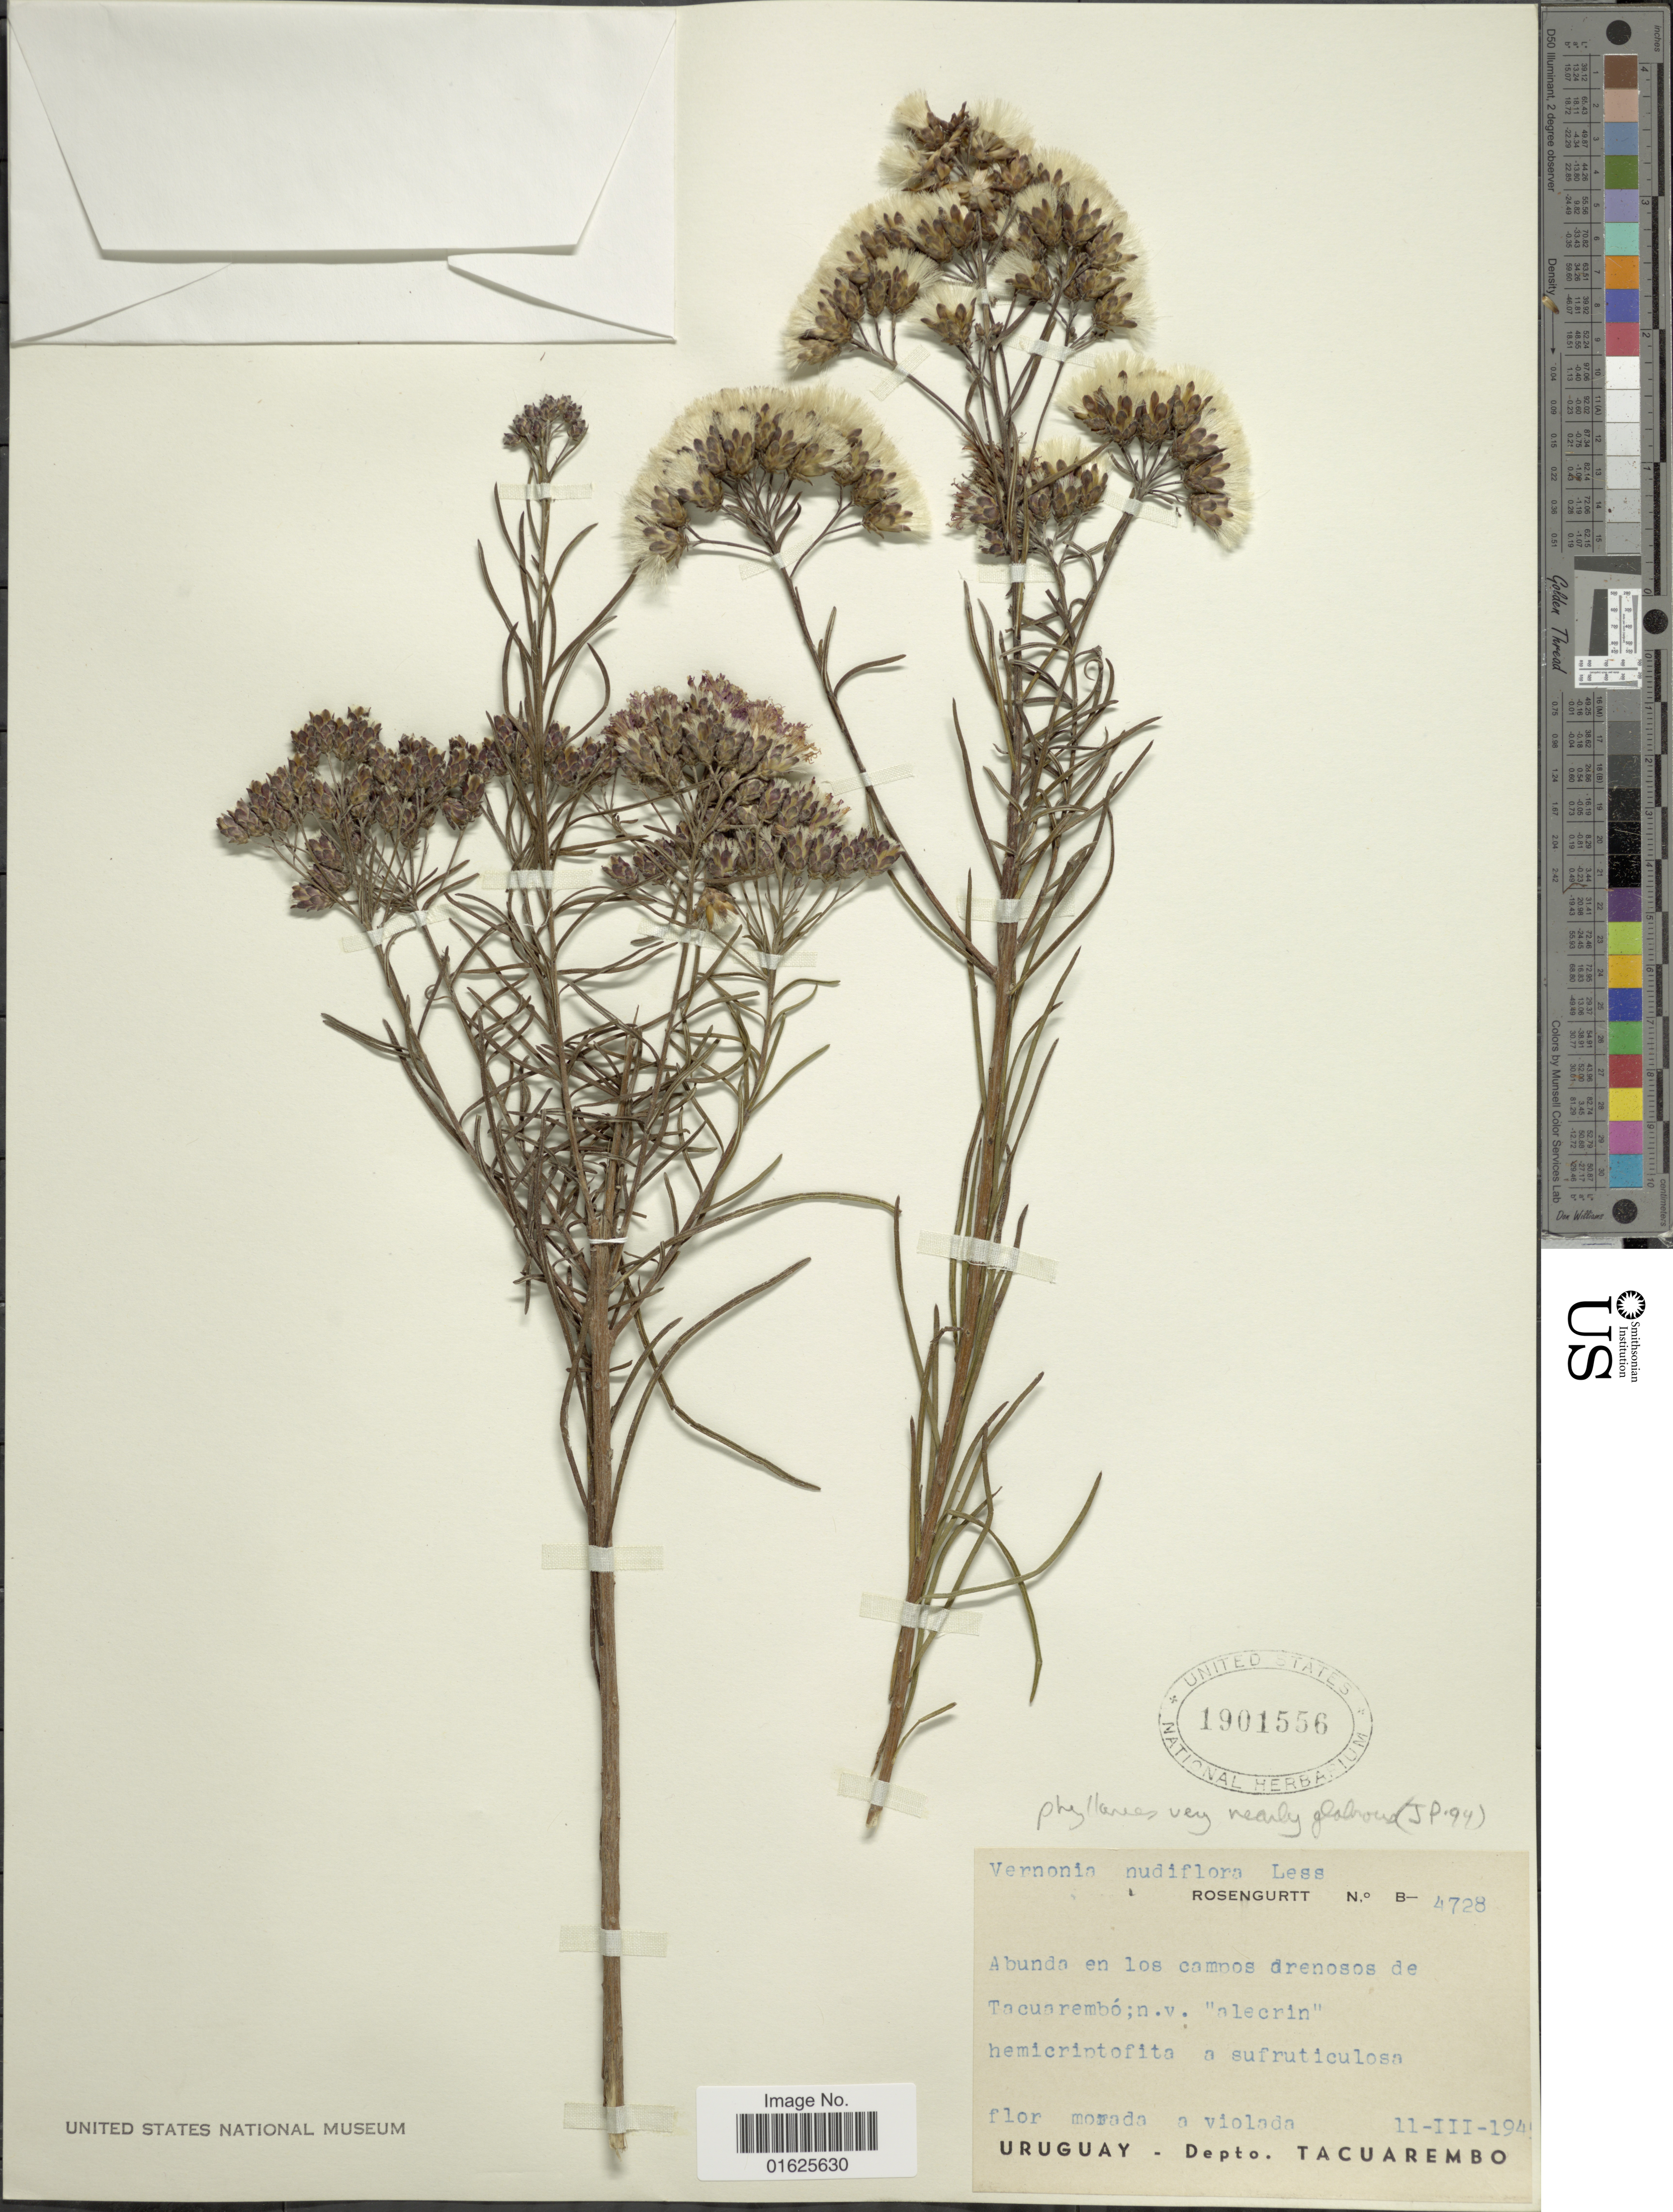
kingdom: Plantae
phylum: Tracheophyta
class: Magnoliopsida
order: Asterales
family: Asteraceae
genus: Vernonanthura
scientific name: Vernonanthura nudiflora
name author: (Less.) H. Rob.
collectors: Rosengurtt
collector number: B-4728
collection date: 1945-03-11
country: Uruguay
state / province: Tacuarembó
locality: Depto. tacuarembo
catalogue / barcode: US 1901556